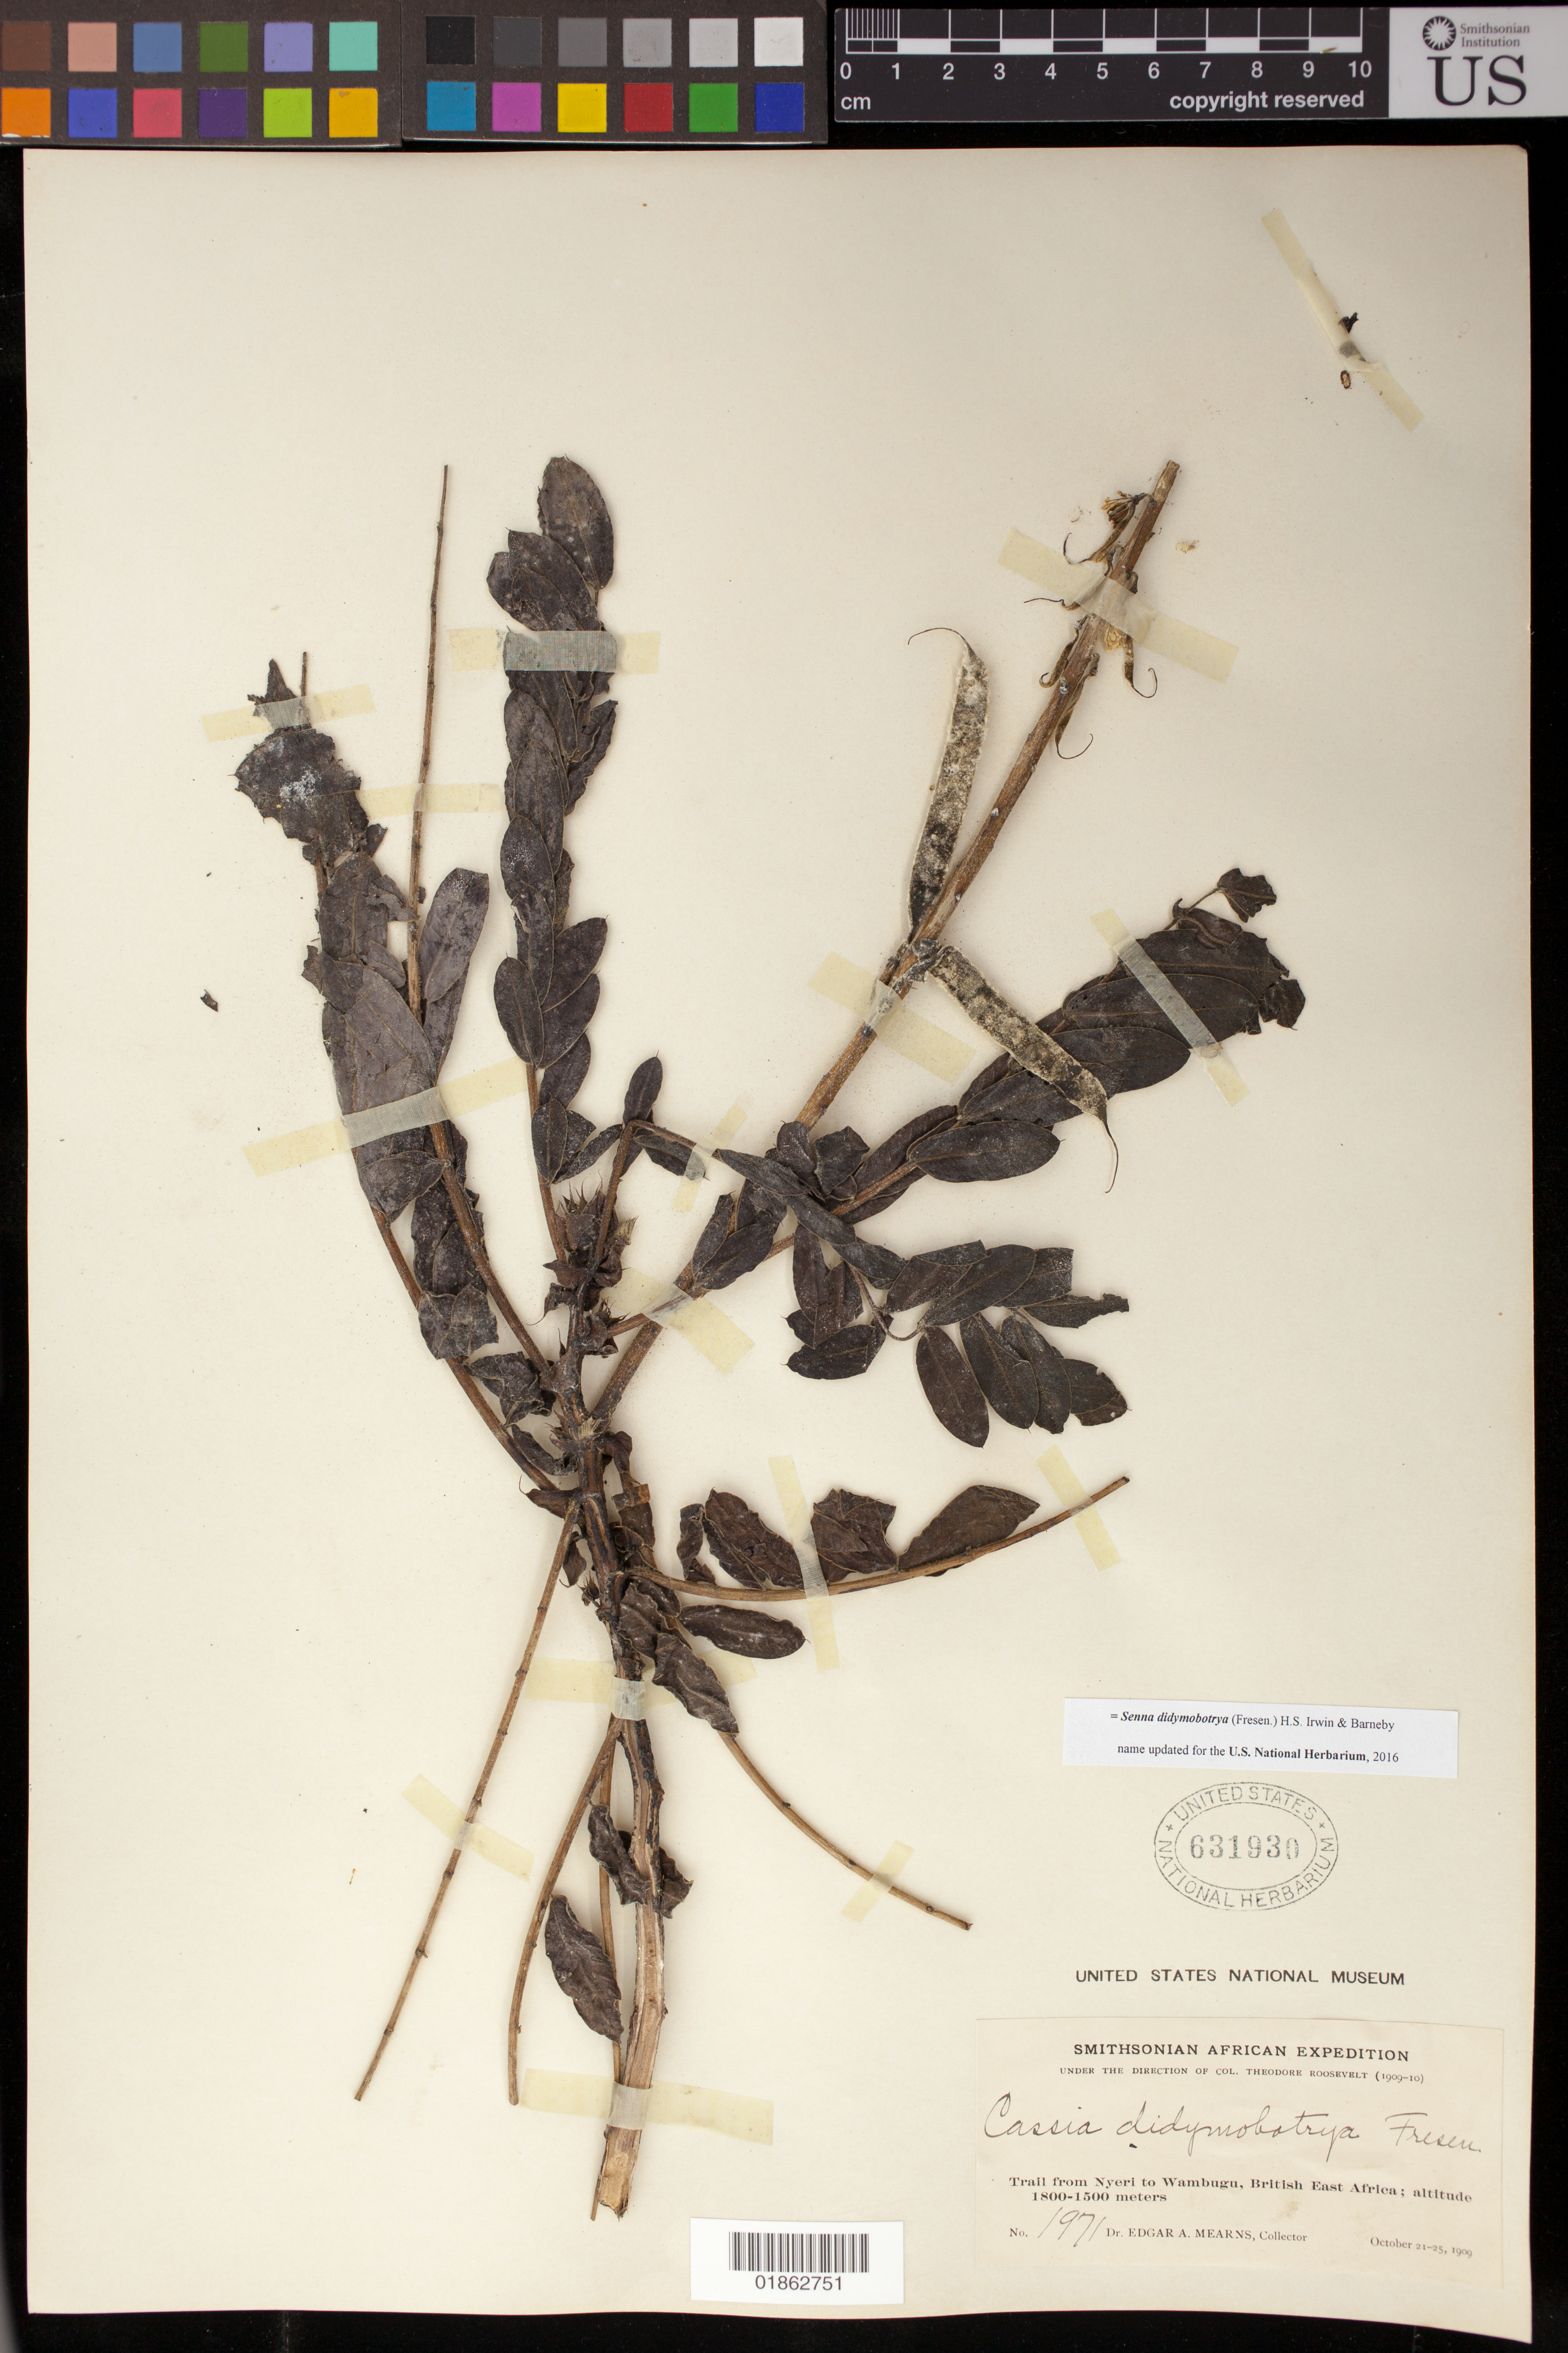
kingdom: Plantae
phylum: Tracheophyta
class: Magnoliopsida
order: Fabales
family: Fabaceae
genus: Senna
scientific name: Senna didymobotrya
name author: (Fresen.) H.S. Irwin & Barneby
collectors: E. A. Mearns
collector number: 1971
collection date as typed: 21 Oct 1909 to 25 Oct 1909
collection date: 1909-10-21/1909-10-25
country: Kenya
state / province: Nyeri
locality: Trail from Nyeri to Wambugu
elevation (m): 1800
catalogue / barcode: US 631930